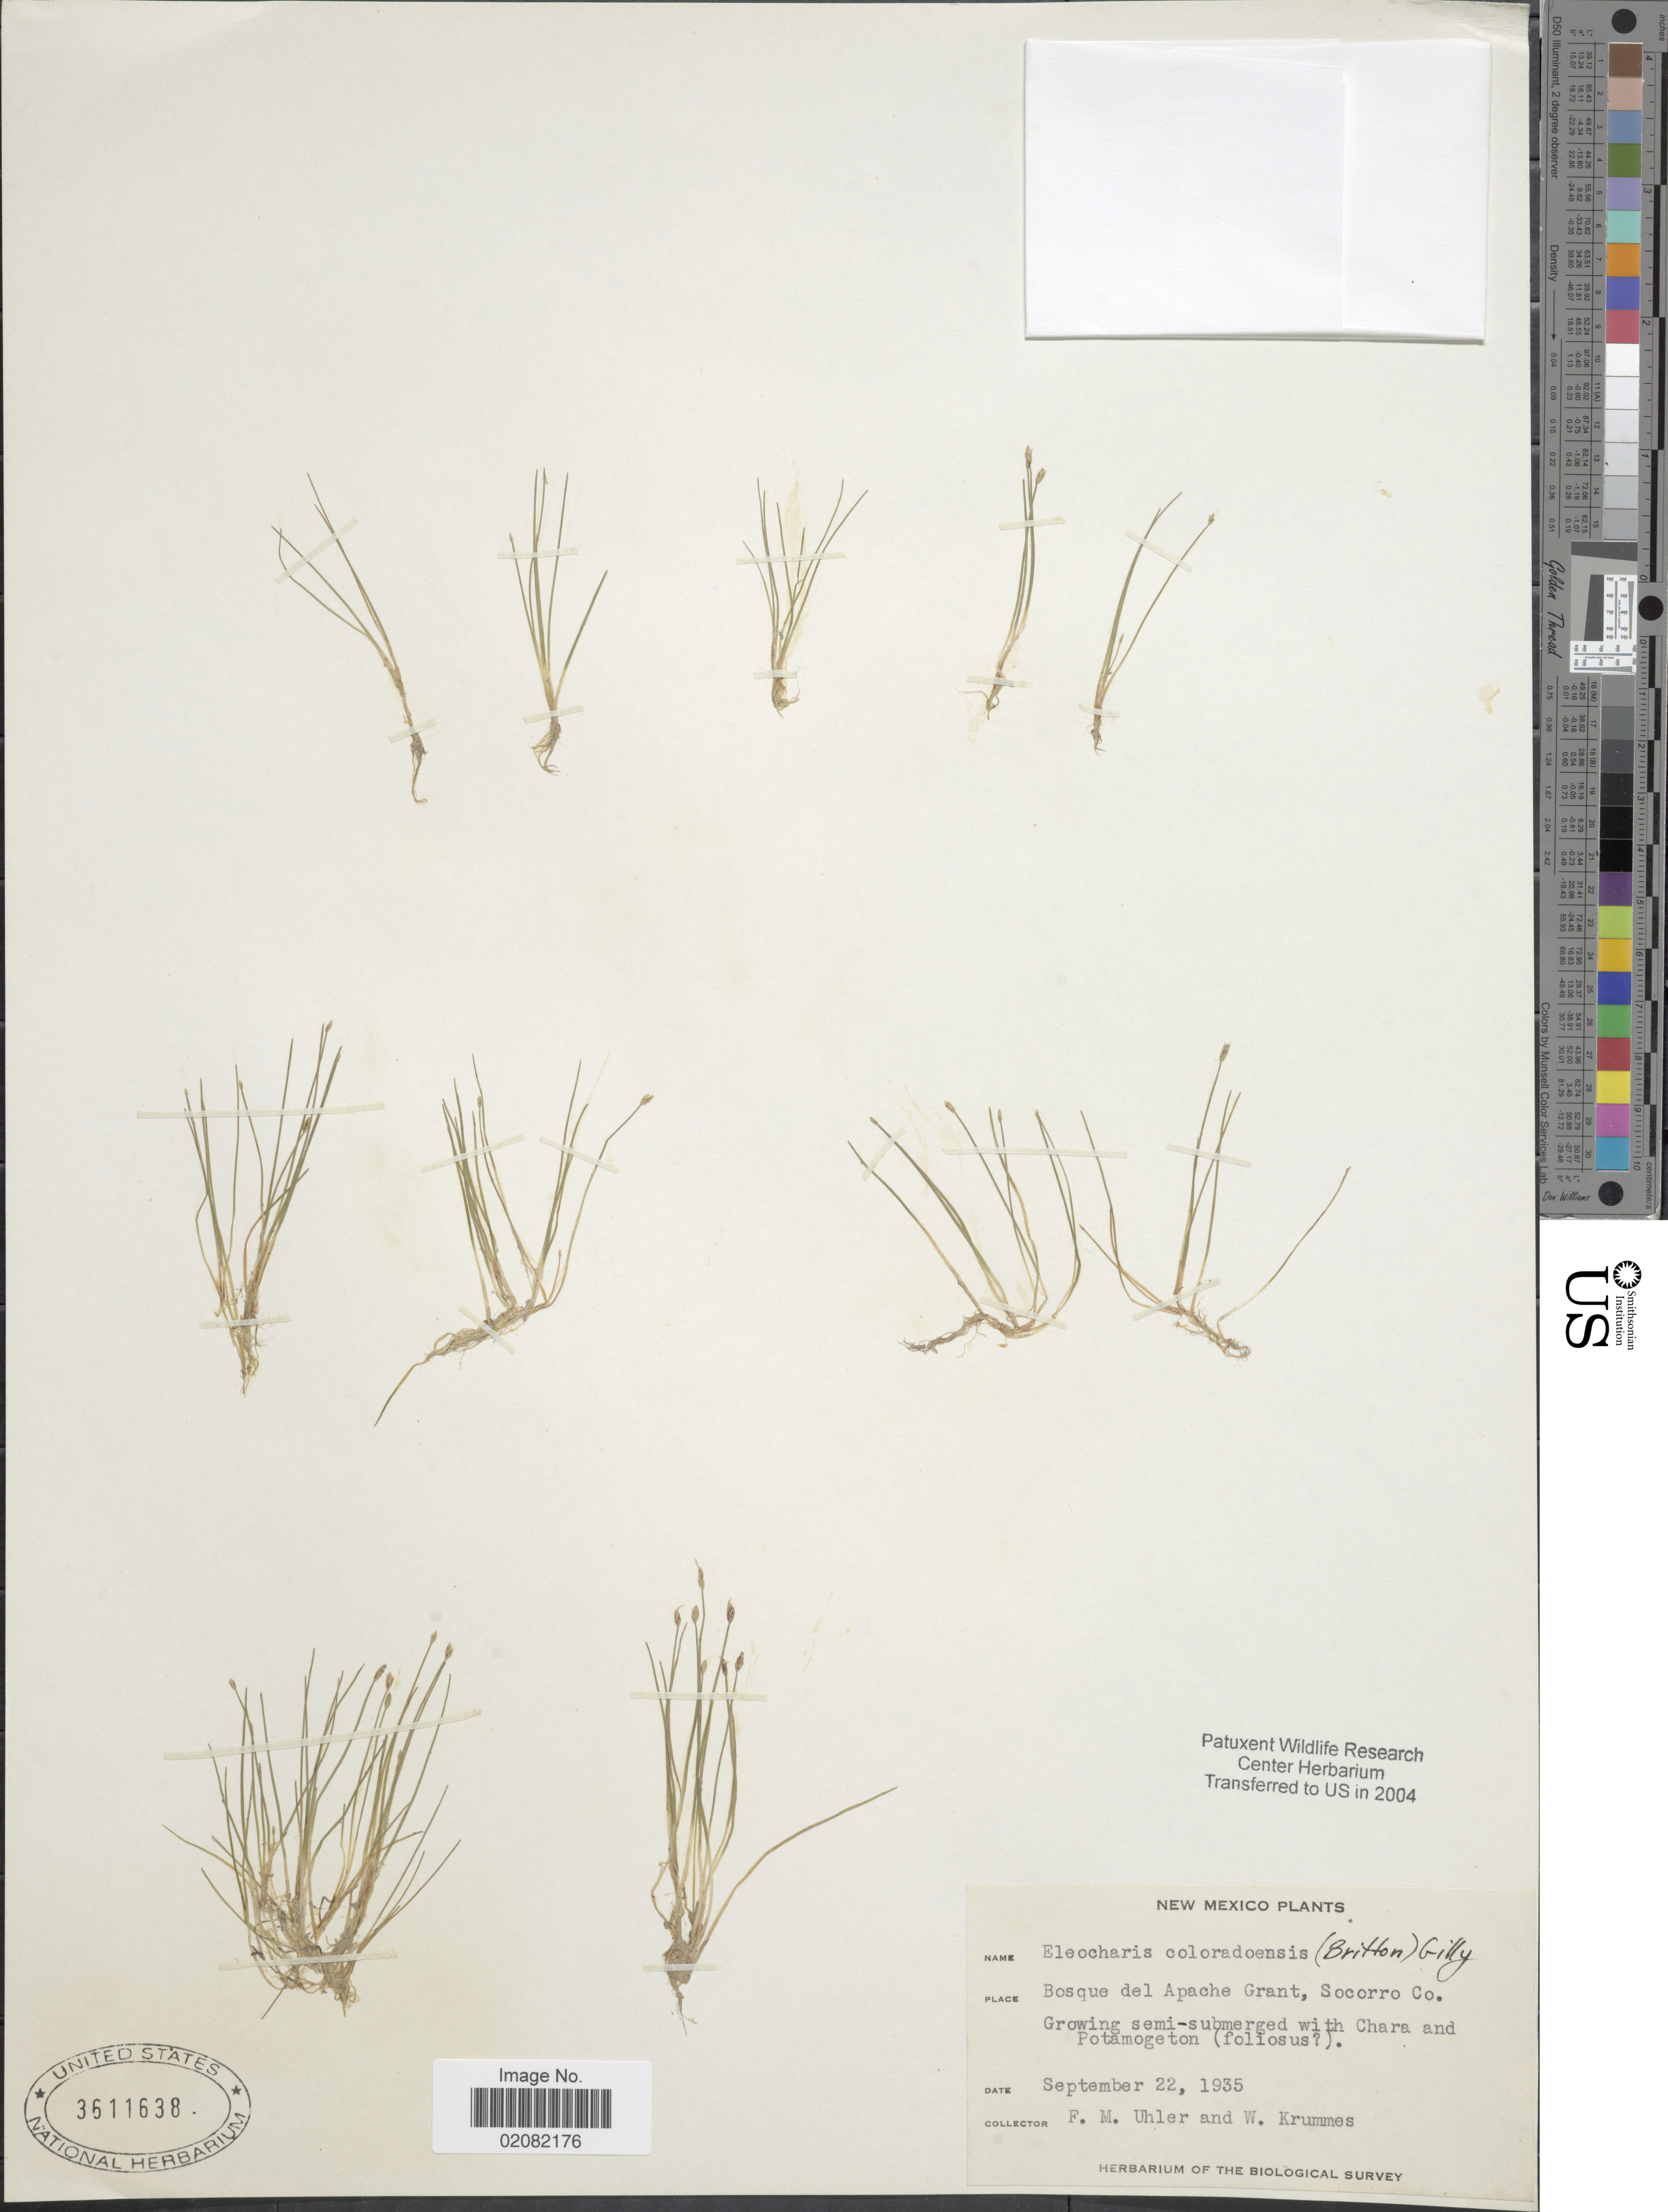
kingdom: Plantae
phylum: Tracheophyta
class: Liliopsida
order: Poales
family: Cyperaceae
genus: Eleocharis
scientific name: Eleocharis coloradoensis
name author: (Britton) Gilly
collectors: F. M. Uhler & W. Krummes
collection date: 1935-09-22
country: United States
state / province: New Mexico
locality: Bosque del Apche Grant, Socorro Co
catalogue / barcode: US 3611638